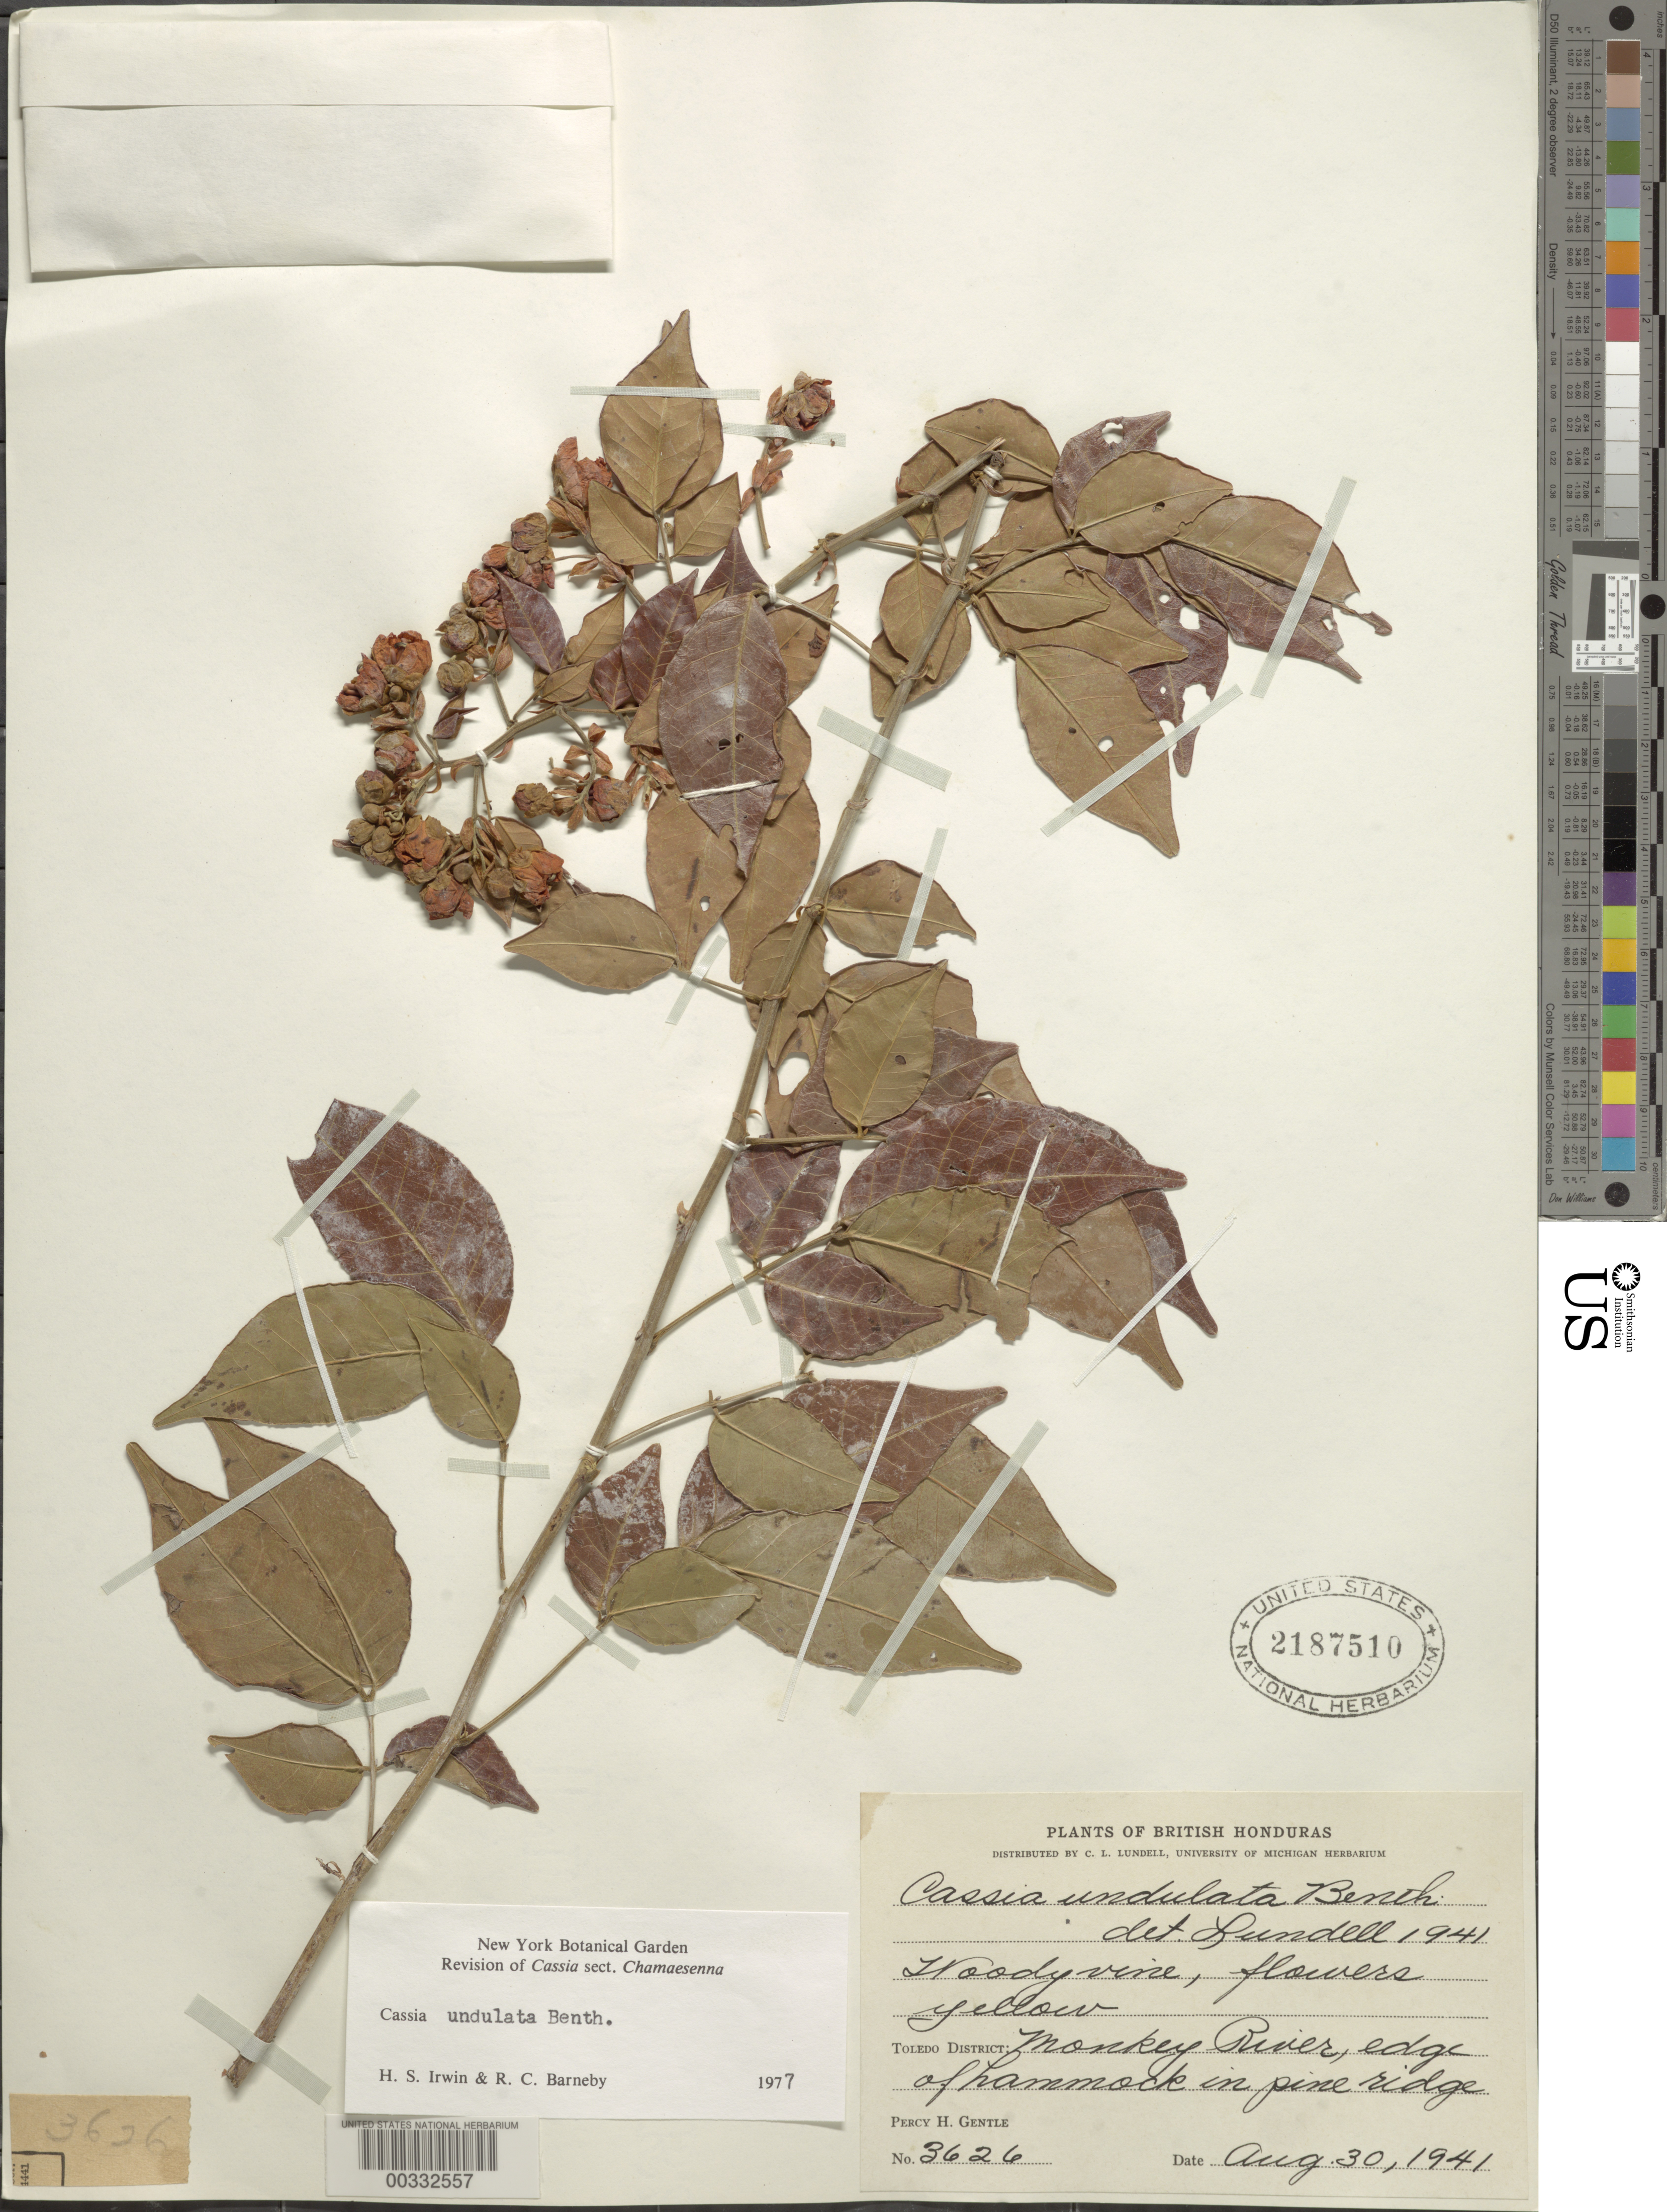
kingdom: Plantae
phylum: Tracheophyta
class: Magnoliopsida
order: Fabales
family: Fabaceae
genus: Senna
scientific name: Senna undulata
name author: (Benth.) H.S. Irwin & Barneby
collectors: P. H. Gentle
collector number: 3626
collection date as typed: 30 Aug 1941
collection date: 1941-08-30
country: Belize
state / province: Toledo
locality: Monkey River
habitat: Edge of hammock in pine ridge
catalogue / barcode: US 2187510